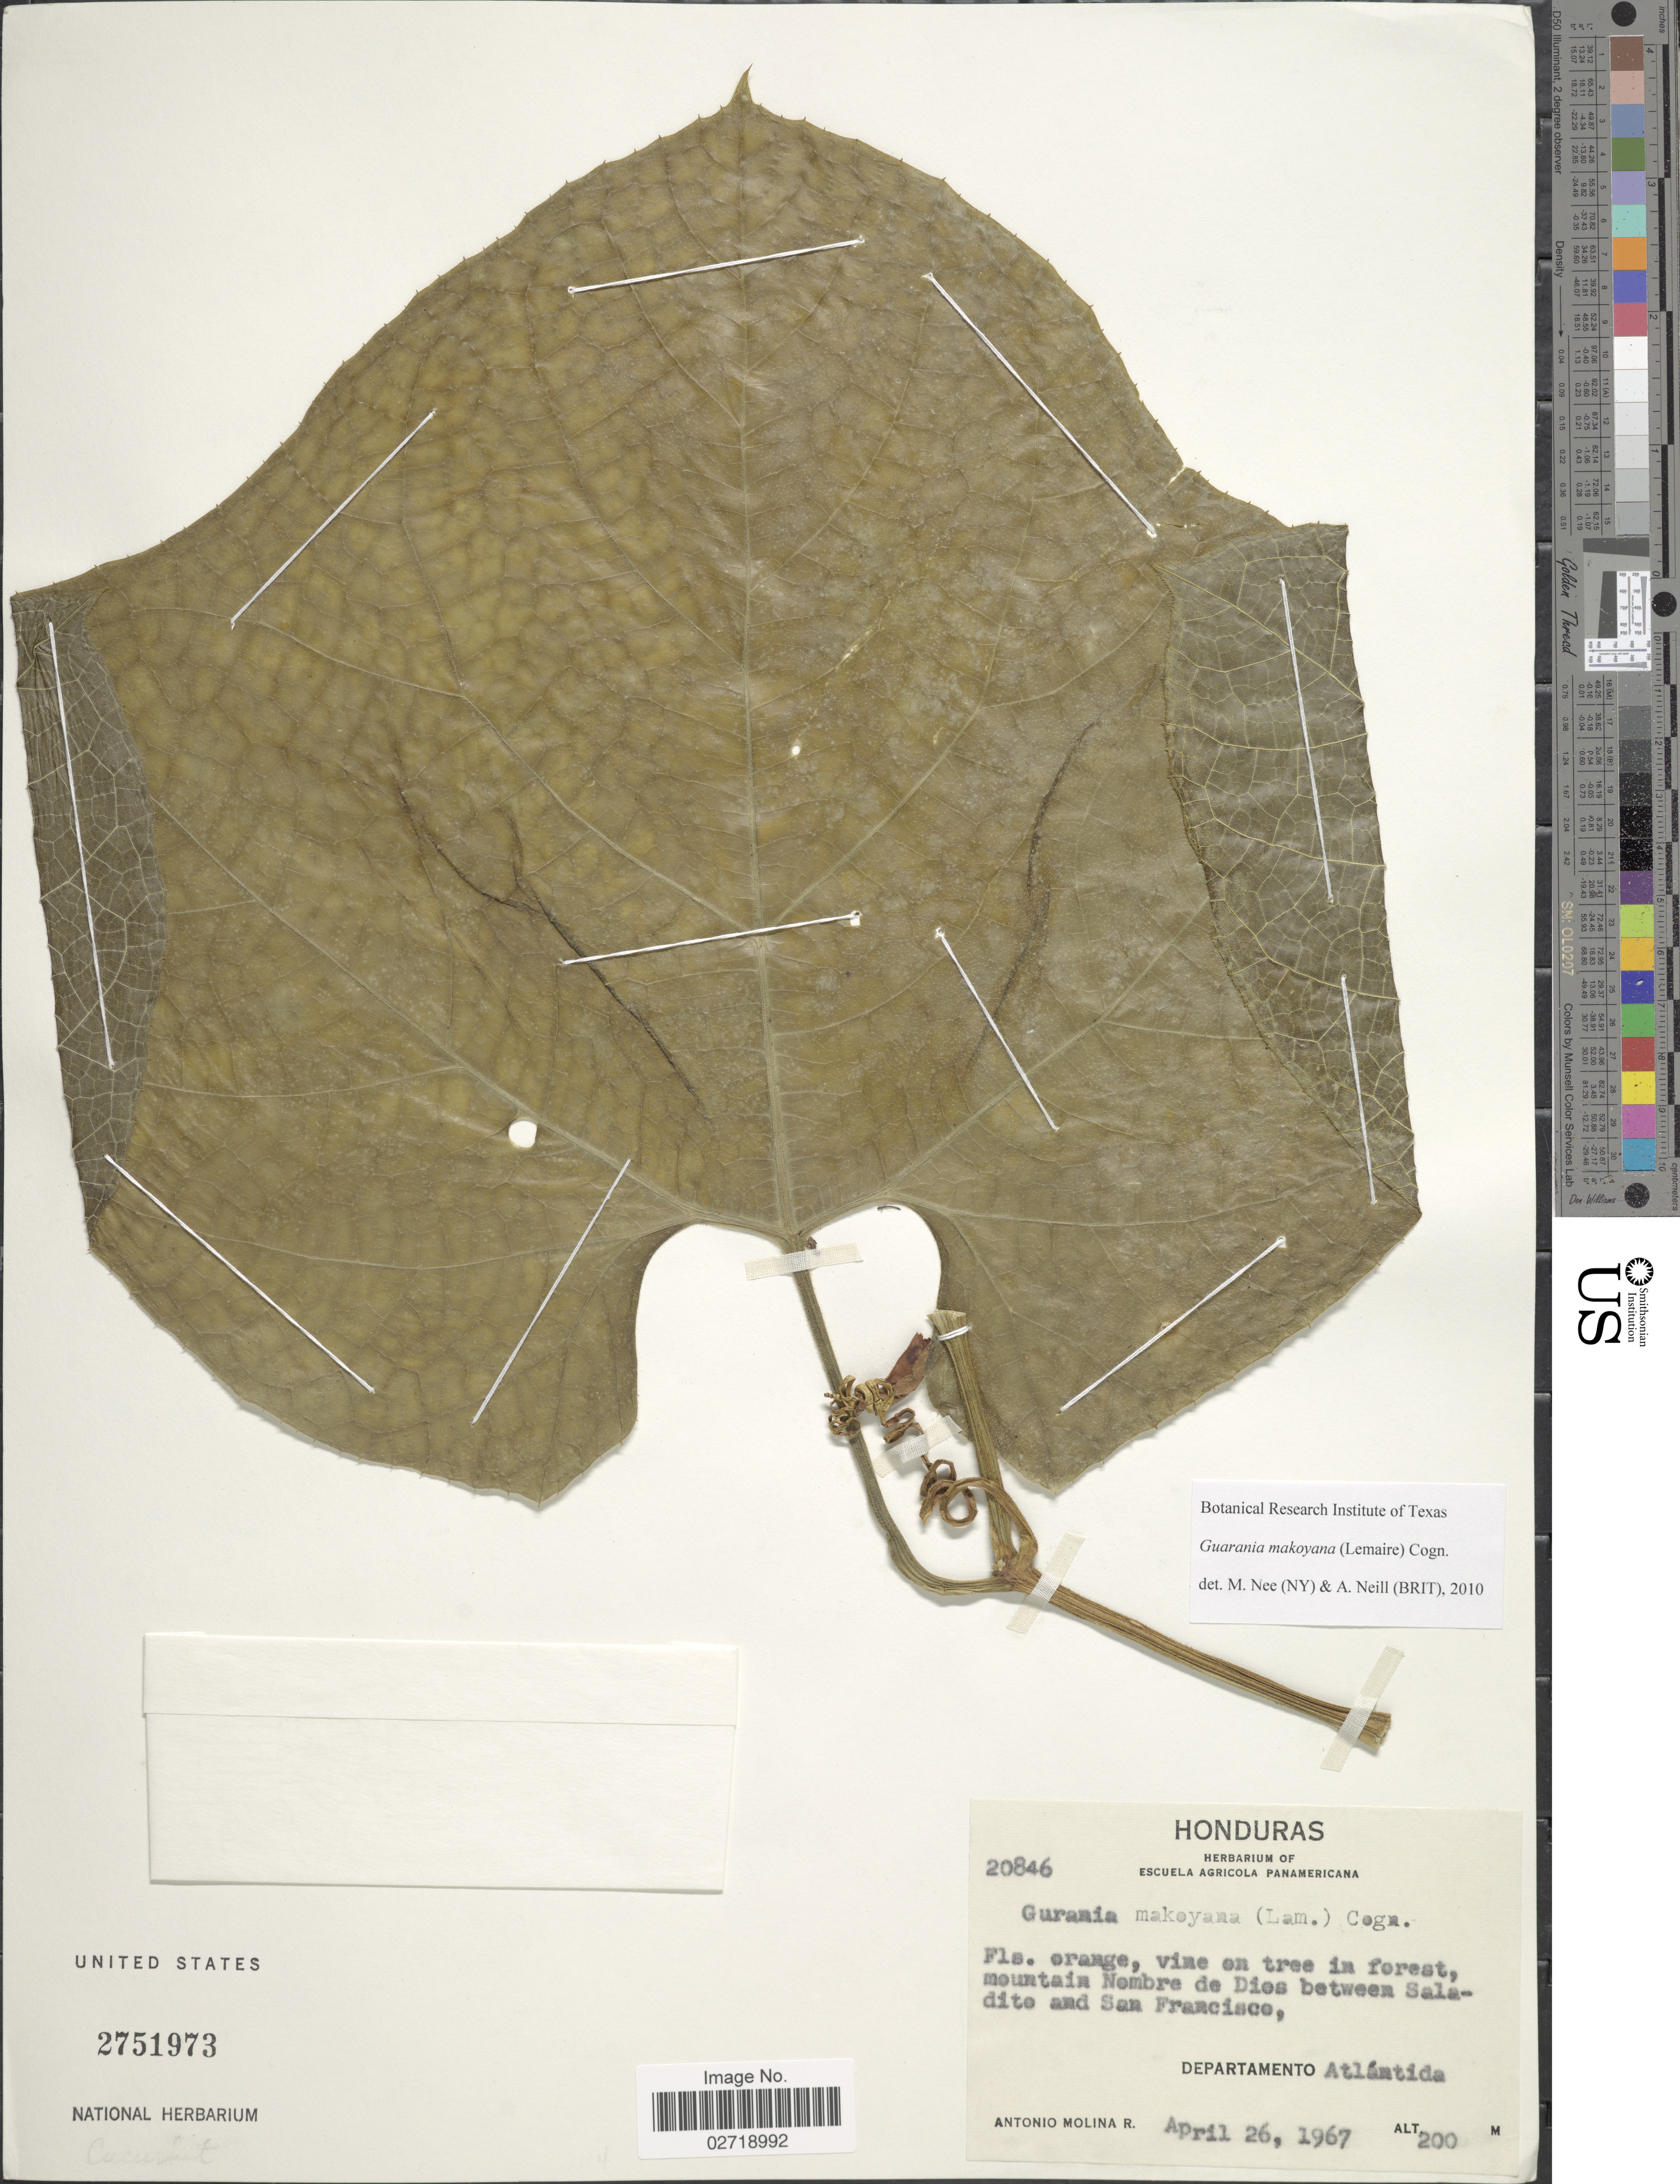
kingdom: Plantae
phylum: Tracheophyta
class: Magnoliopsida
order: Cucurbitales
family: Cucurbitaceae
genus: Gurania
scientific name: Gurania makoyana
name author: (Lem.) Cogn.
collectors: A. Molina R.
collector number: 20846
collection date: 1967-04-26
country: Honduras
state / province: Atlántida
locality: Mountain Nombre de Dies between Saladito and San Francisco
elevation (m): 200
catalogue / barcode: US 2751973